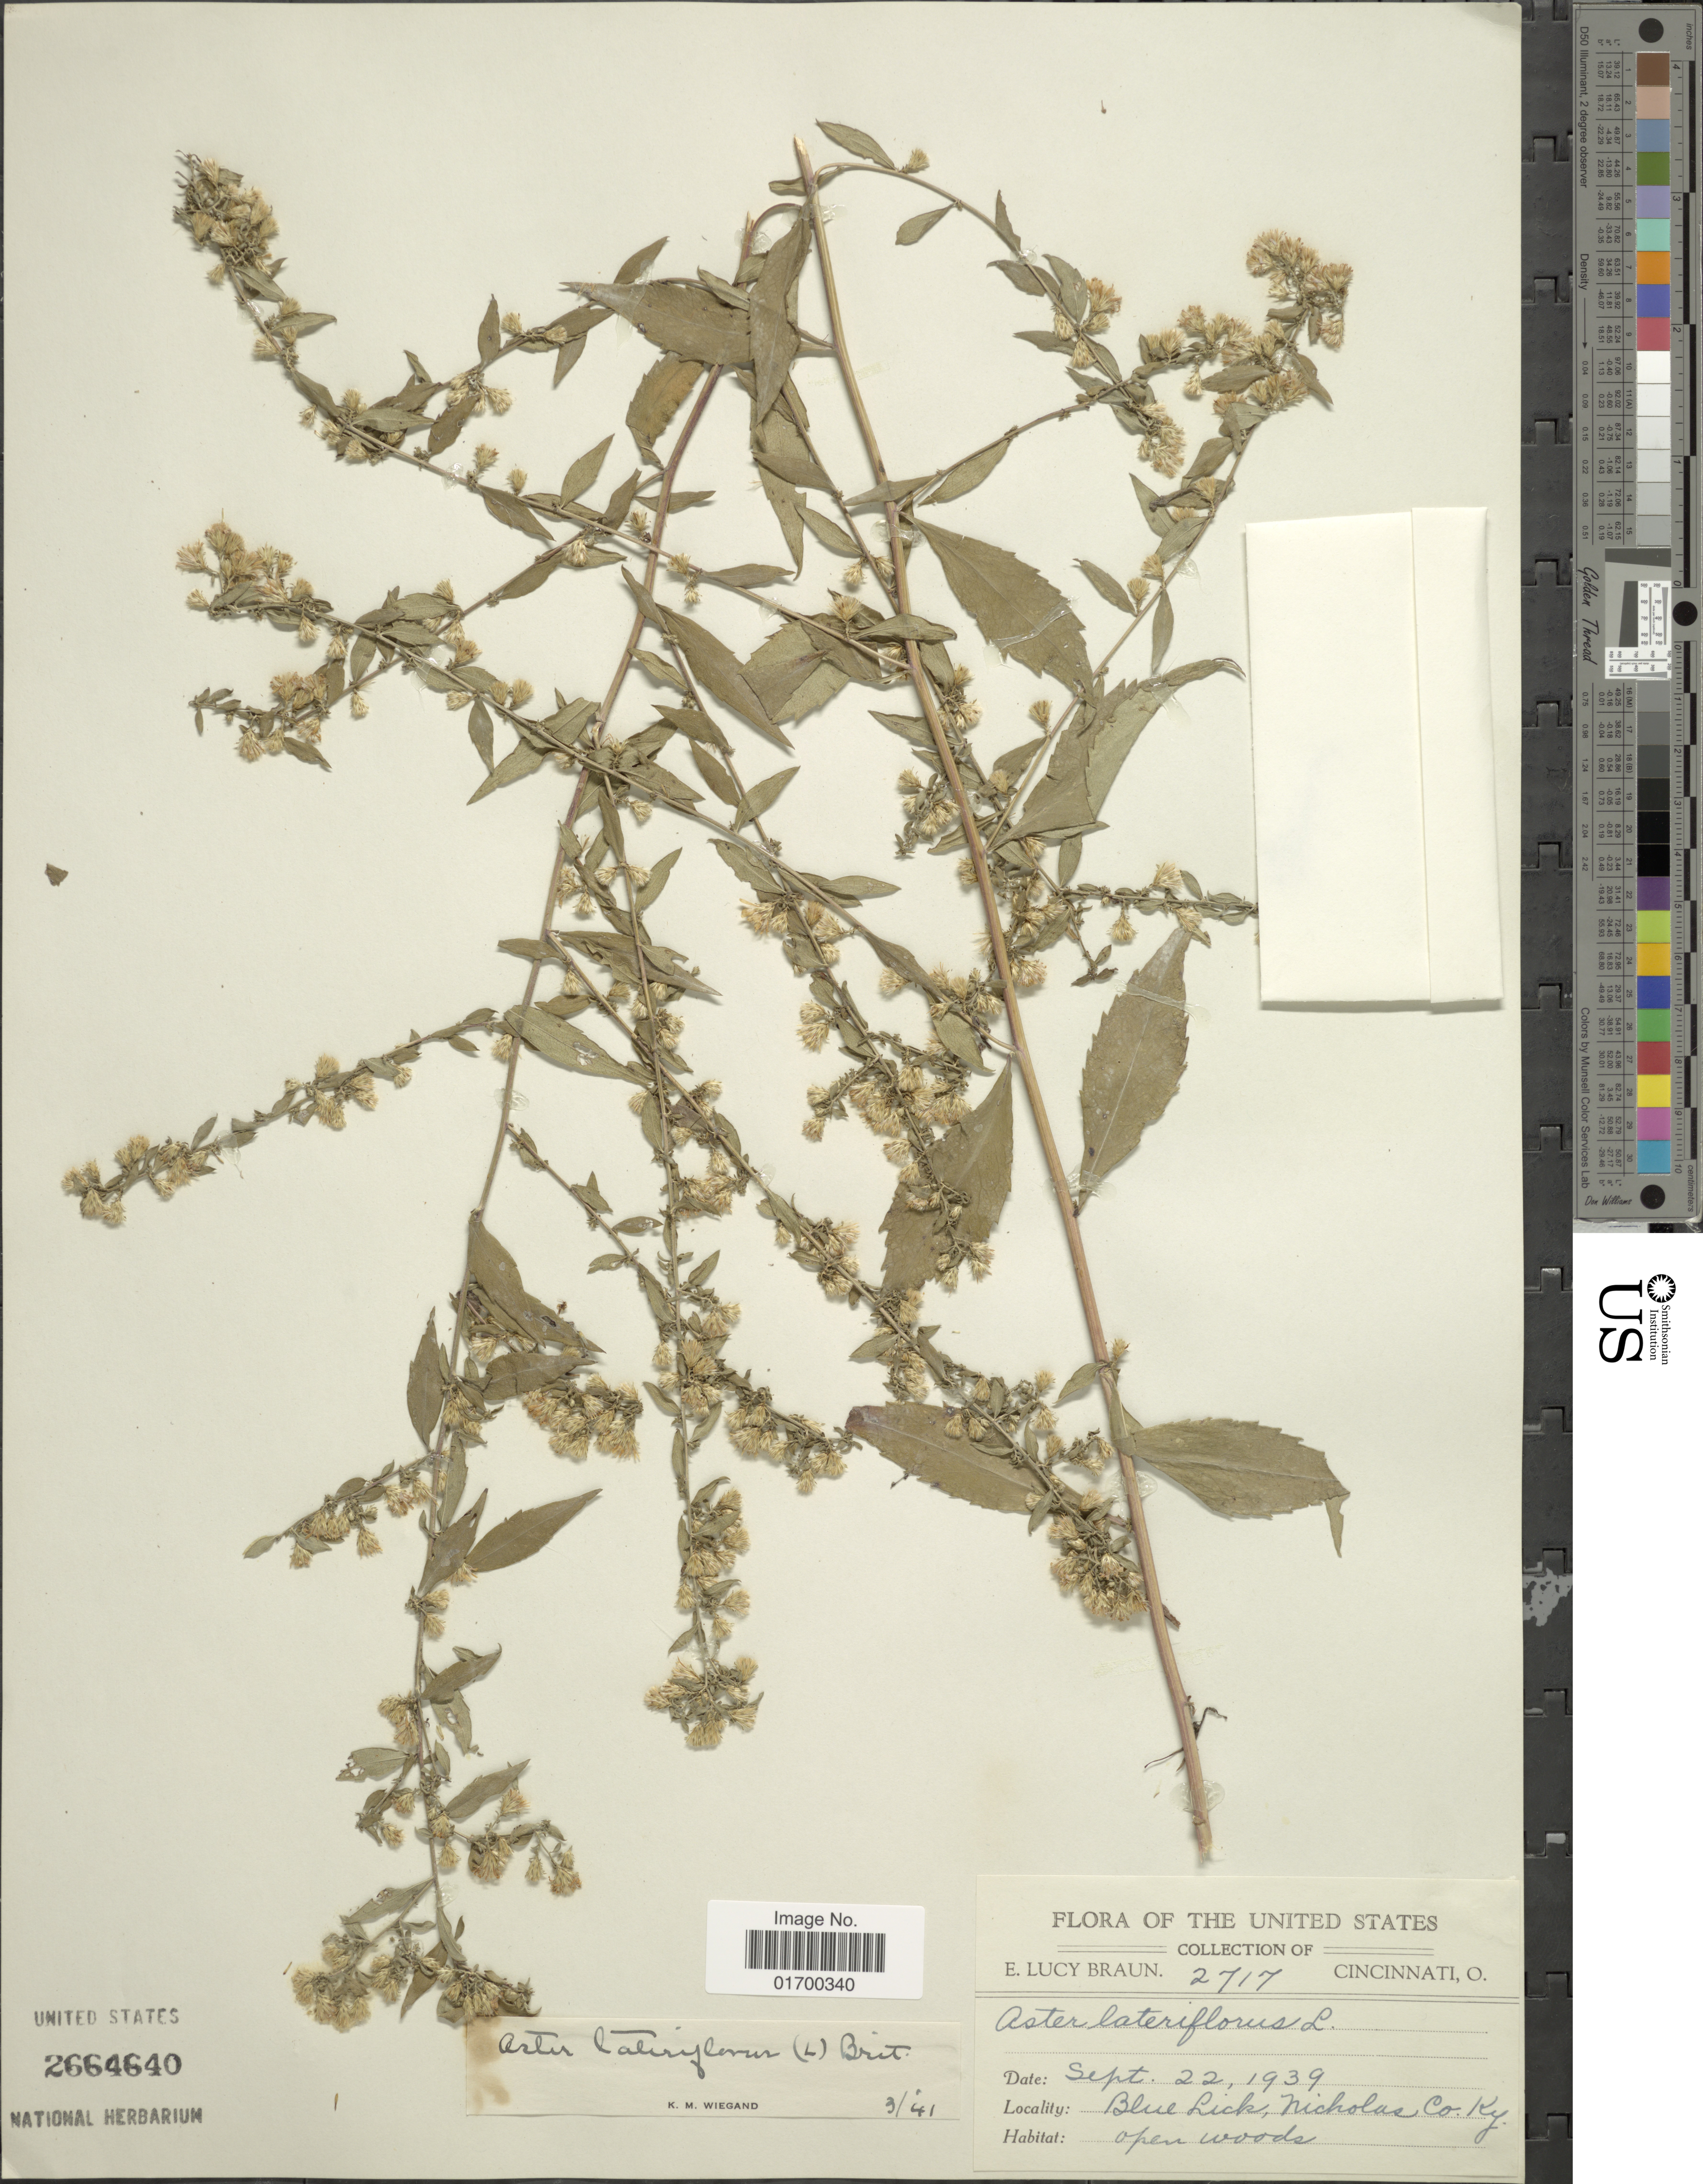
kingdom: Plantae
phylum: Tracheophyta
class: Magnoliopsida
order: Asterales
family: Asteraceae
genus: Symphyotrichum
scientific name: Symphyotrichum lateriflorum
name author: (L.) Á. Löve & D. Löve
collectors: E. L. Braun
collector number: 2717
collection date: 1939-09-22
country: United States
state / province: Kentucky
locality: Blue Licks, Nicholas Co., Ky.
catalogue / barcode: US 2664640